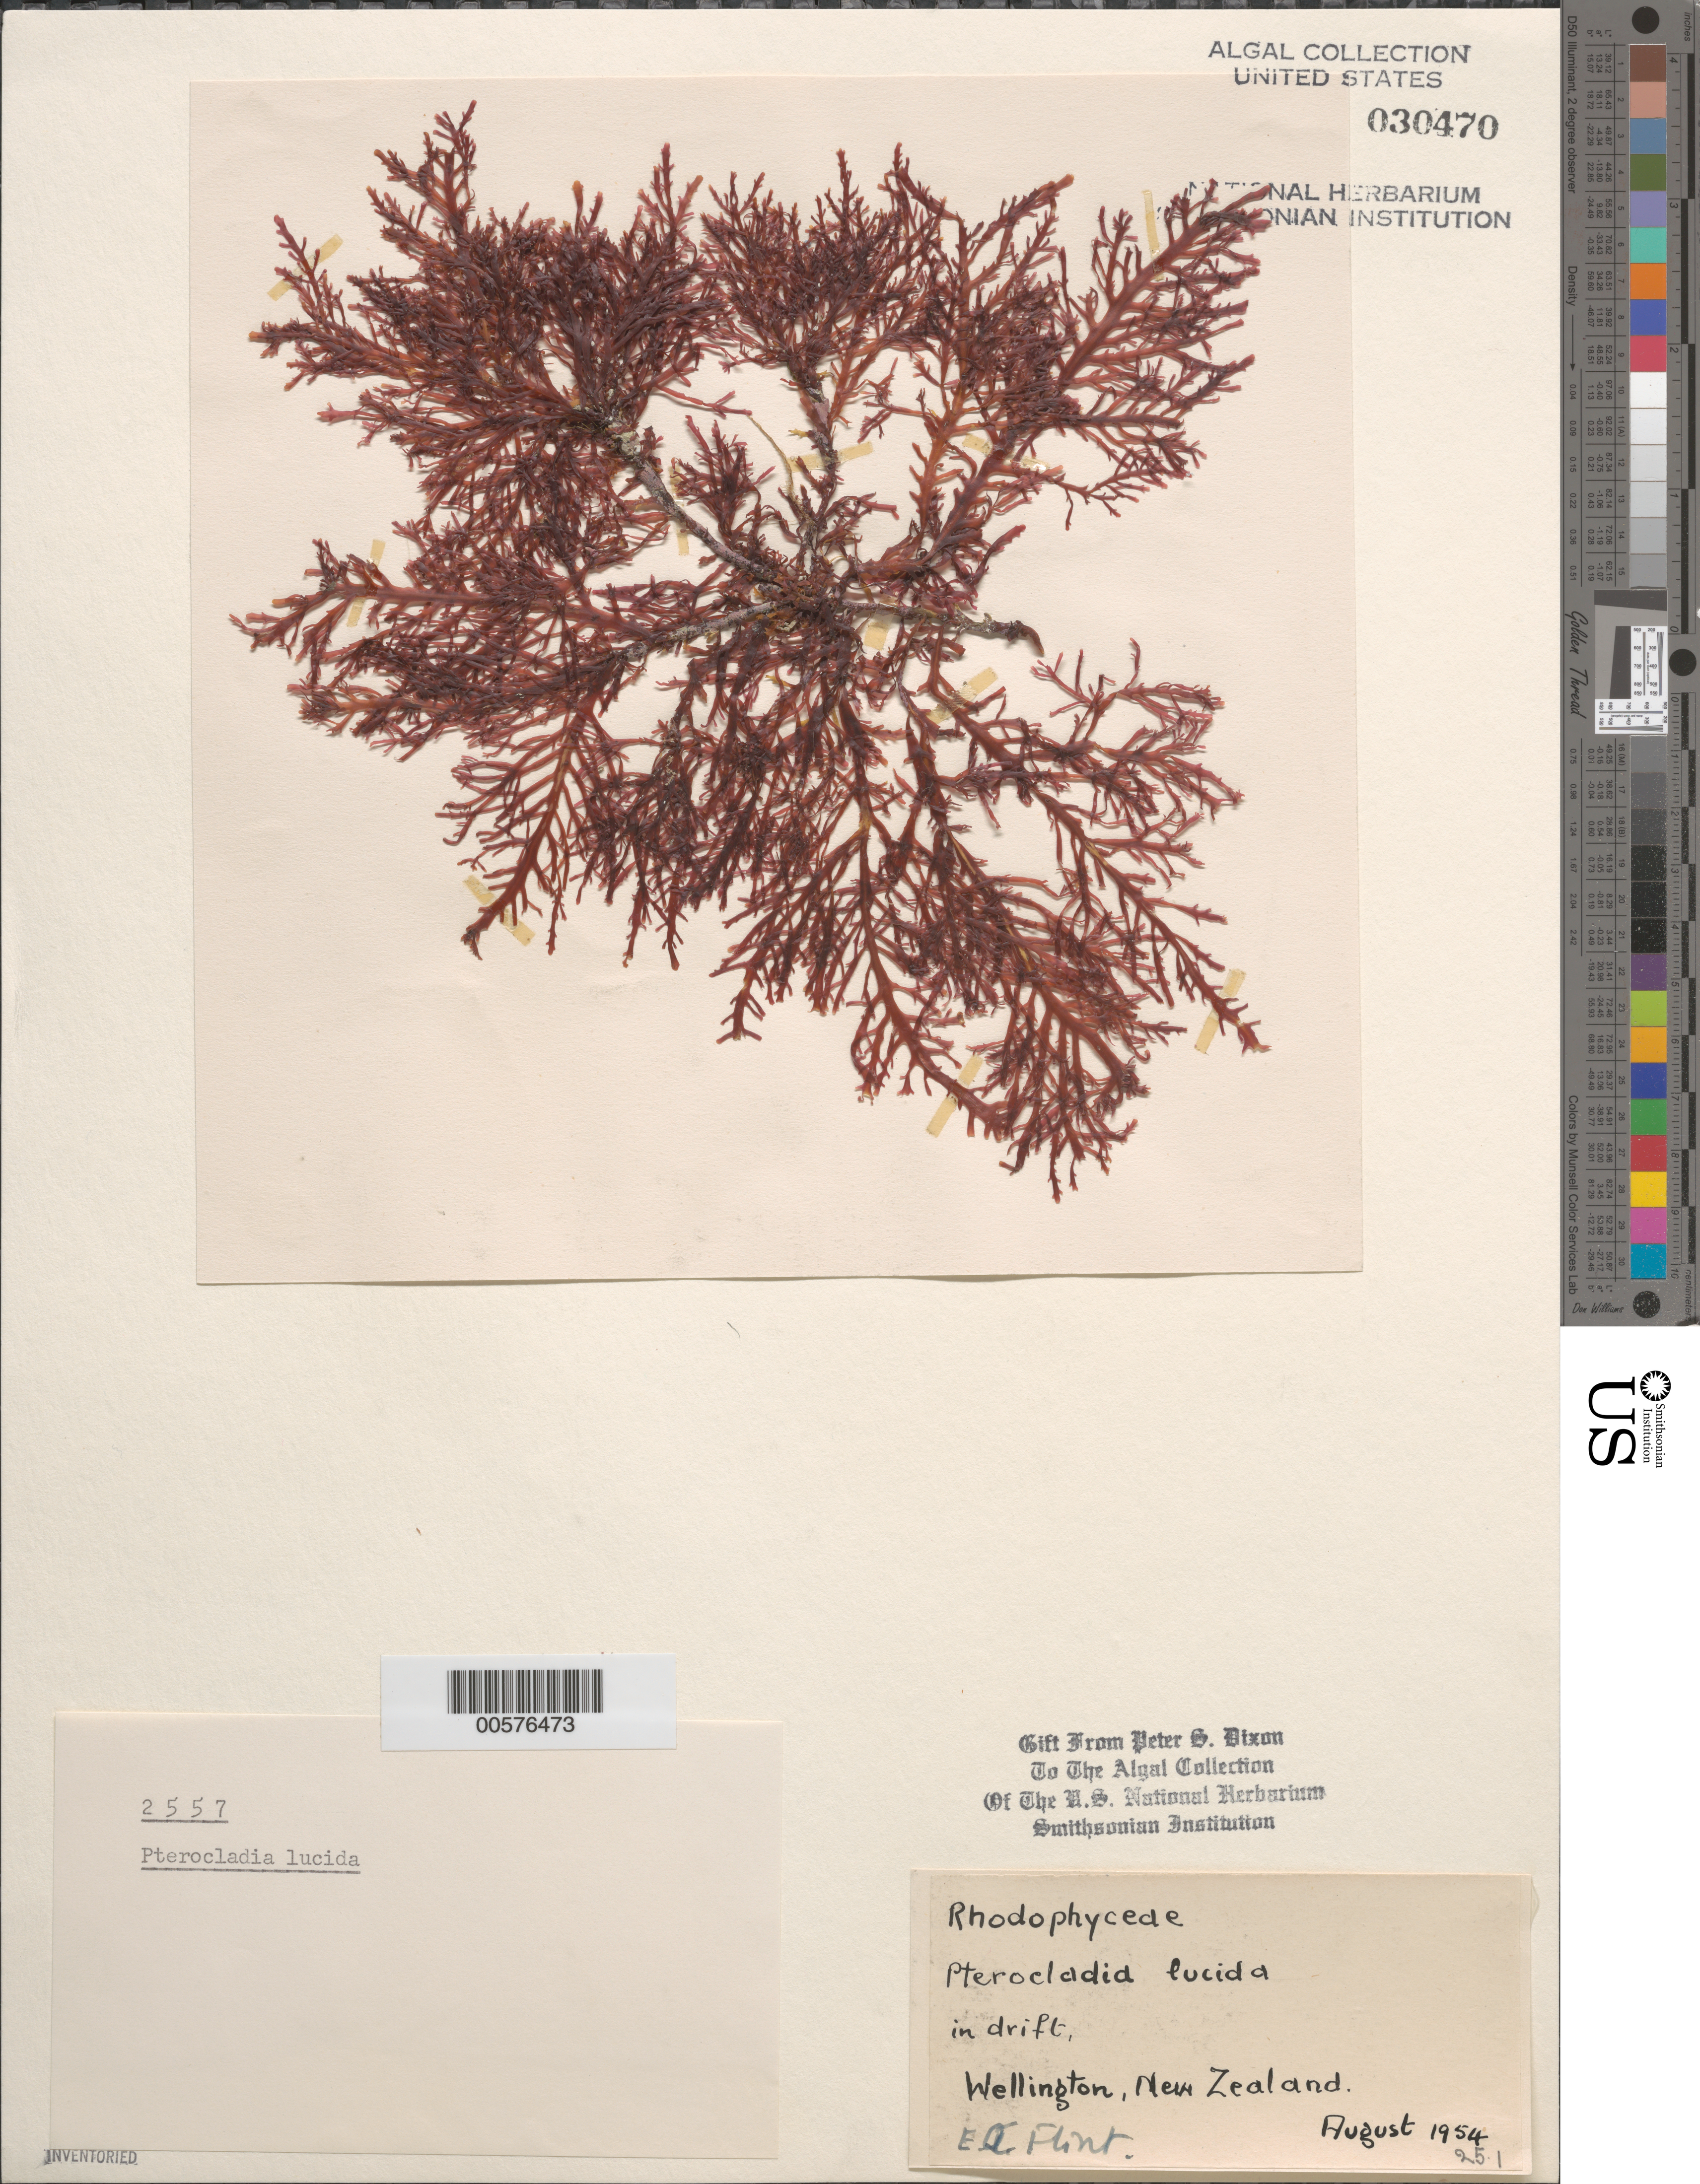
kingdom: Plantae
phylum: Rhodophyta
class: Florideophyceae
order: Gelidiales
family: Pterocladiaceae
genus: Pterocladia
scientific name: Pterocladia lucida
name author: (R. Br. ex Turner) J. Agardh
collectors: E. Flint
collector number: PSD 2557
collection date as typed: Aug 1954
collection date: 1954-08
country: New Zealand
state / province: Wellington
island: North Island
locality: Wellington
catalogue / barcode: US 30470